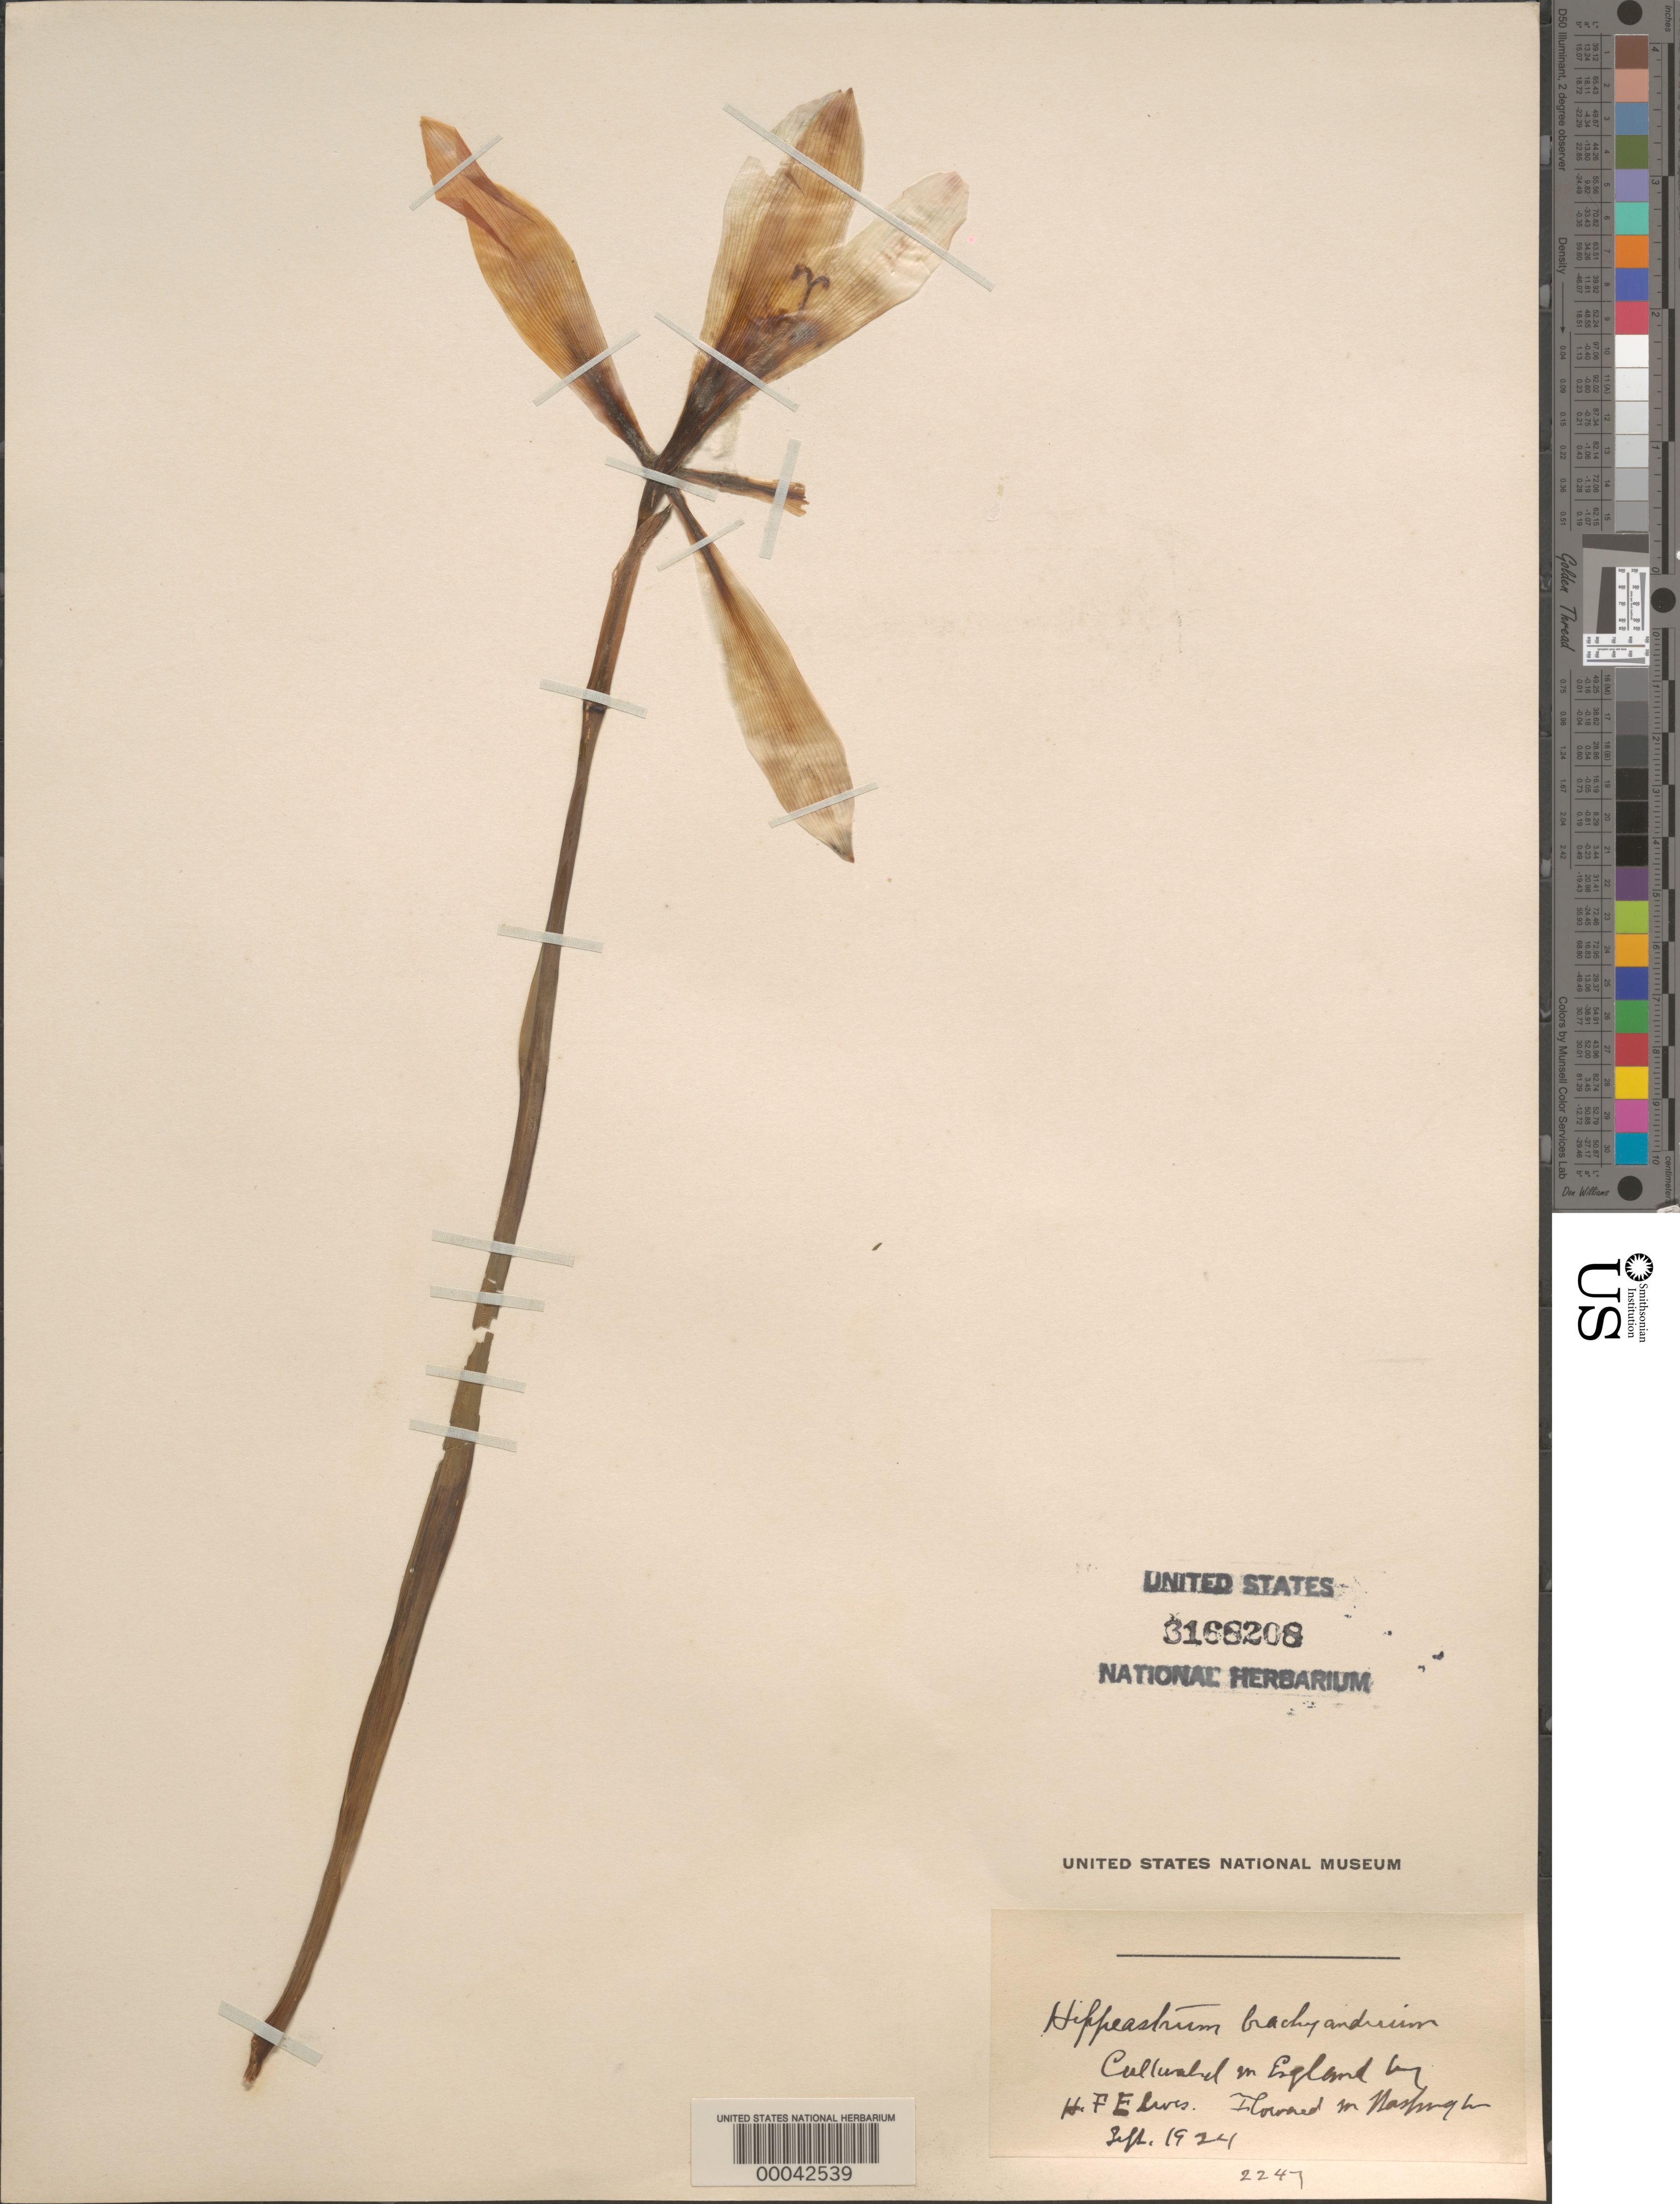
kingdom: Plantae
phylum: Tracheophyta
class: Liliopsida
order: Asparagales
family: Amaryllidaceae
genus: Hippeastrum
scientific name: Hippeastrum brachyandrum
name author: Baker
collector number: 2247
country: United States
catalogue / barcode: US 3168208